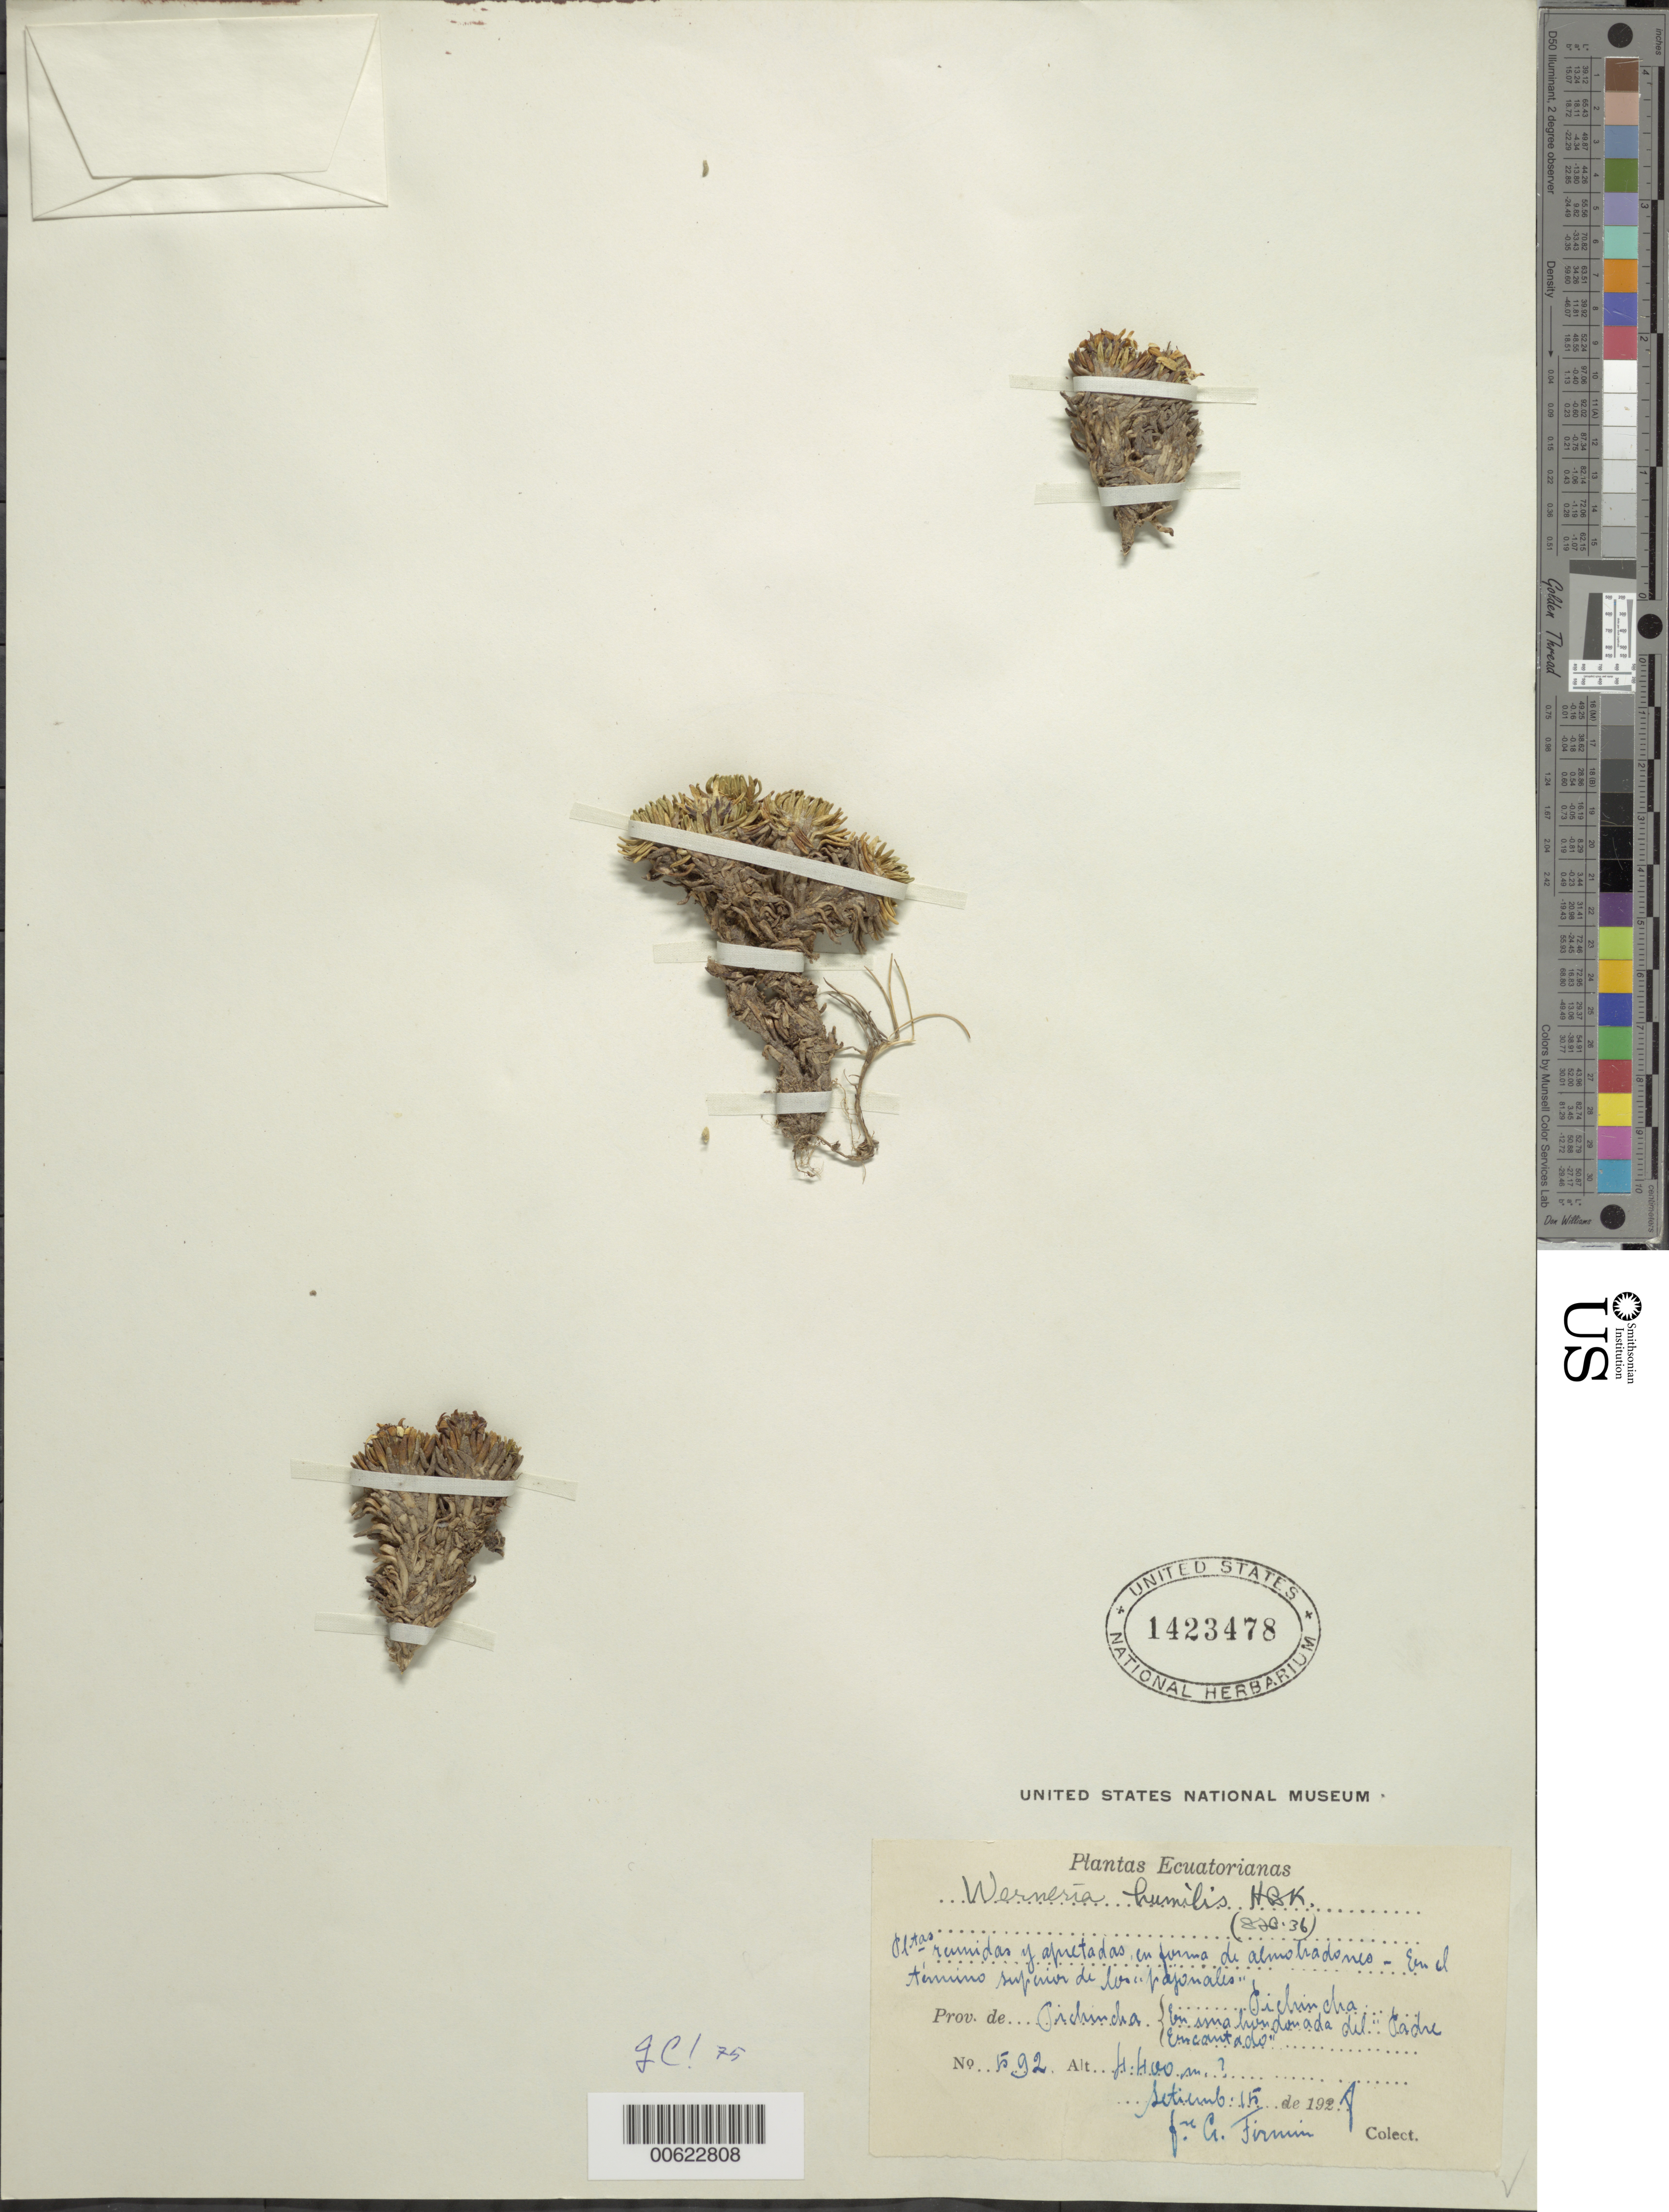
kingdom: Plantae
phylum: Tracheophyta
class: Magnoliopsida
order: Asterales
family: Asteraceae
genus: Xenophyllum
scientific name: Xenophyllum humile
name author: (Kunth) V.A. Funk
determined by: Funk, Vicki A., (BOT), Smithsonian Institution - National Museum of Natural History (UNITED STATES)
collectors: F. Firmin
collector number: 592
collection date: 1928-09-15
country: Ecuador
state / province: Pichincha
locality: Pichincha, Padre Encantado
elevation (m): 44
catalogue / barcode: US 1423478